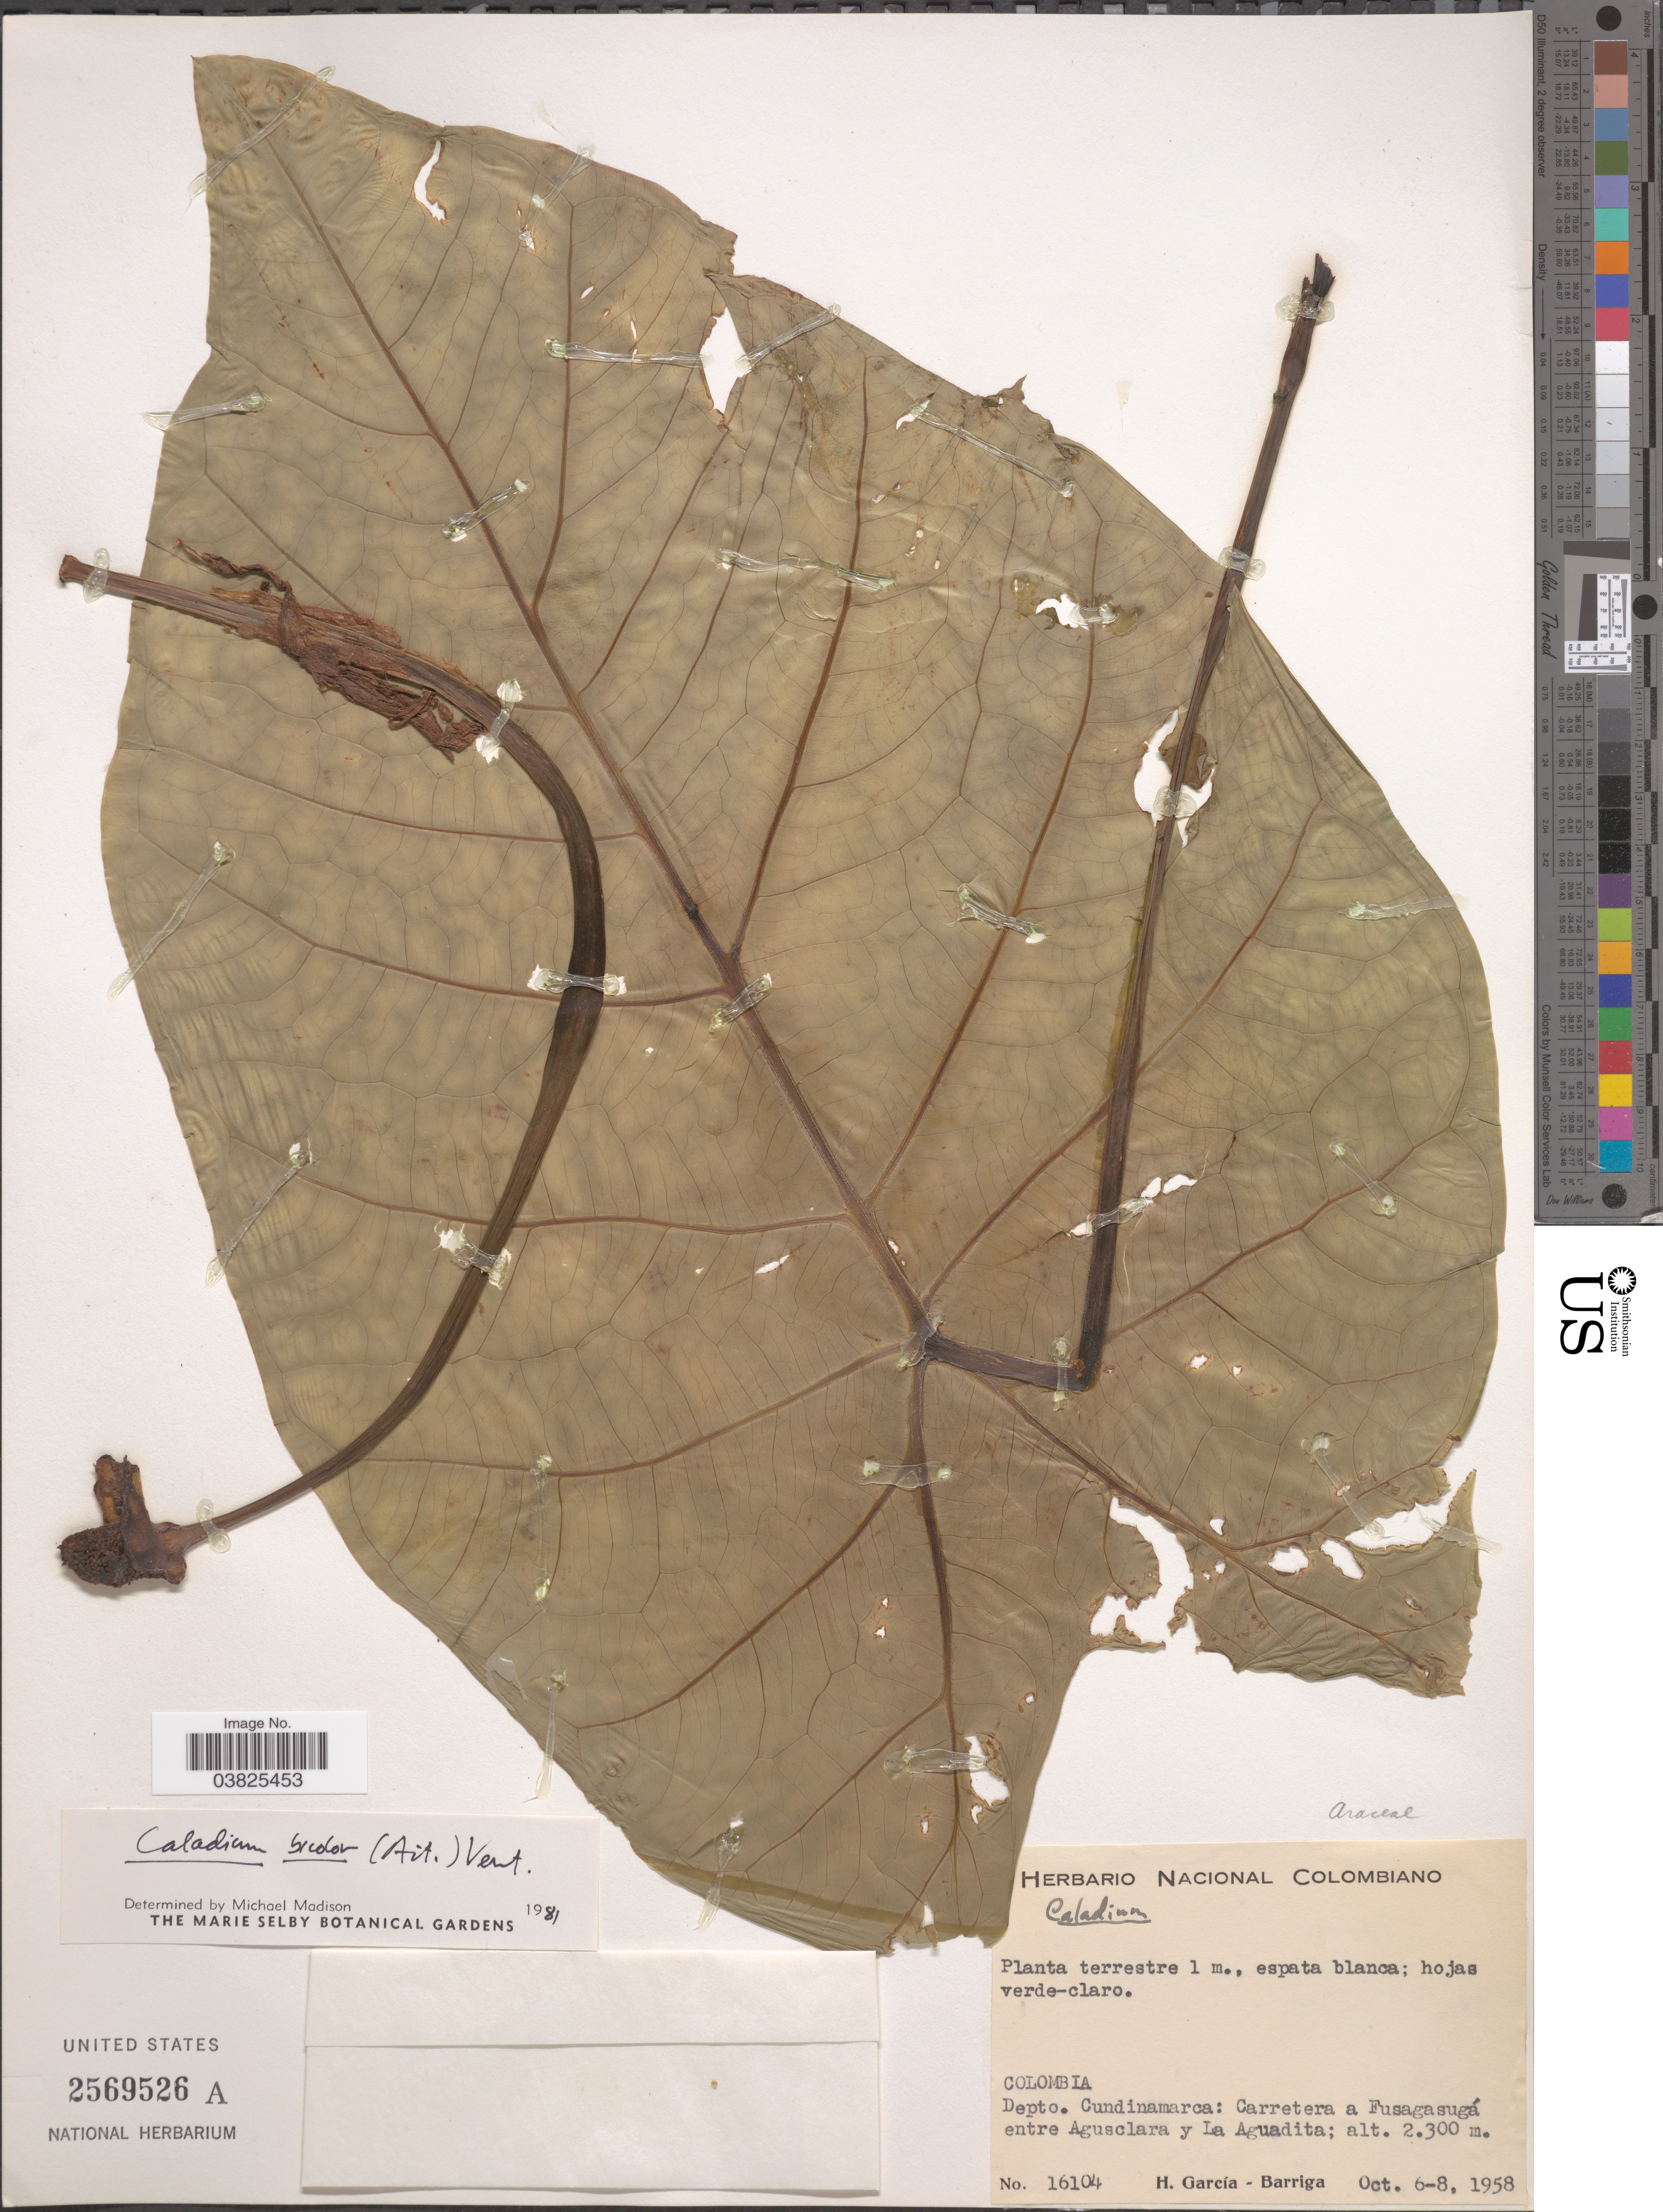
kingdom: Plantae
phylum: Tracheophyta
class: Liliopsida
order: Alismatales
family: Araceae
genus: Caladium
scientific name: Caladium bicolor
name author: (Aiton) Vent.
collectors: H. García Barriga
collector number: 16104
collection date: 1958-10-06/1958-10-08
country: Colombia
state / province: Cundinamarca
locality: Depto. Cundinamarca: Carretera a Fusagasugá entre Agusclara y la Aguadita.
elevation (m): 2300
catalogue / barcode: US 2569526A